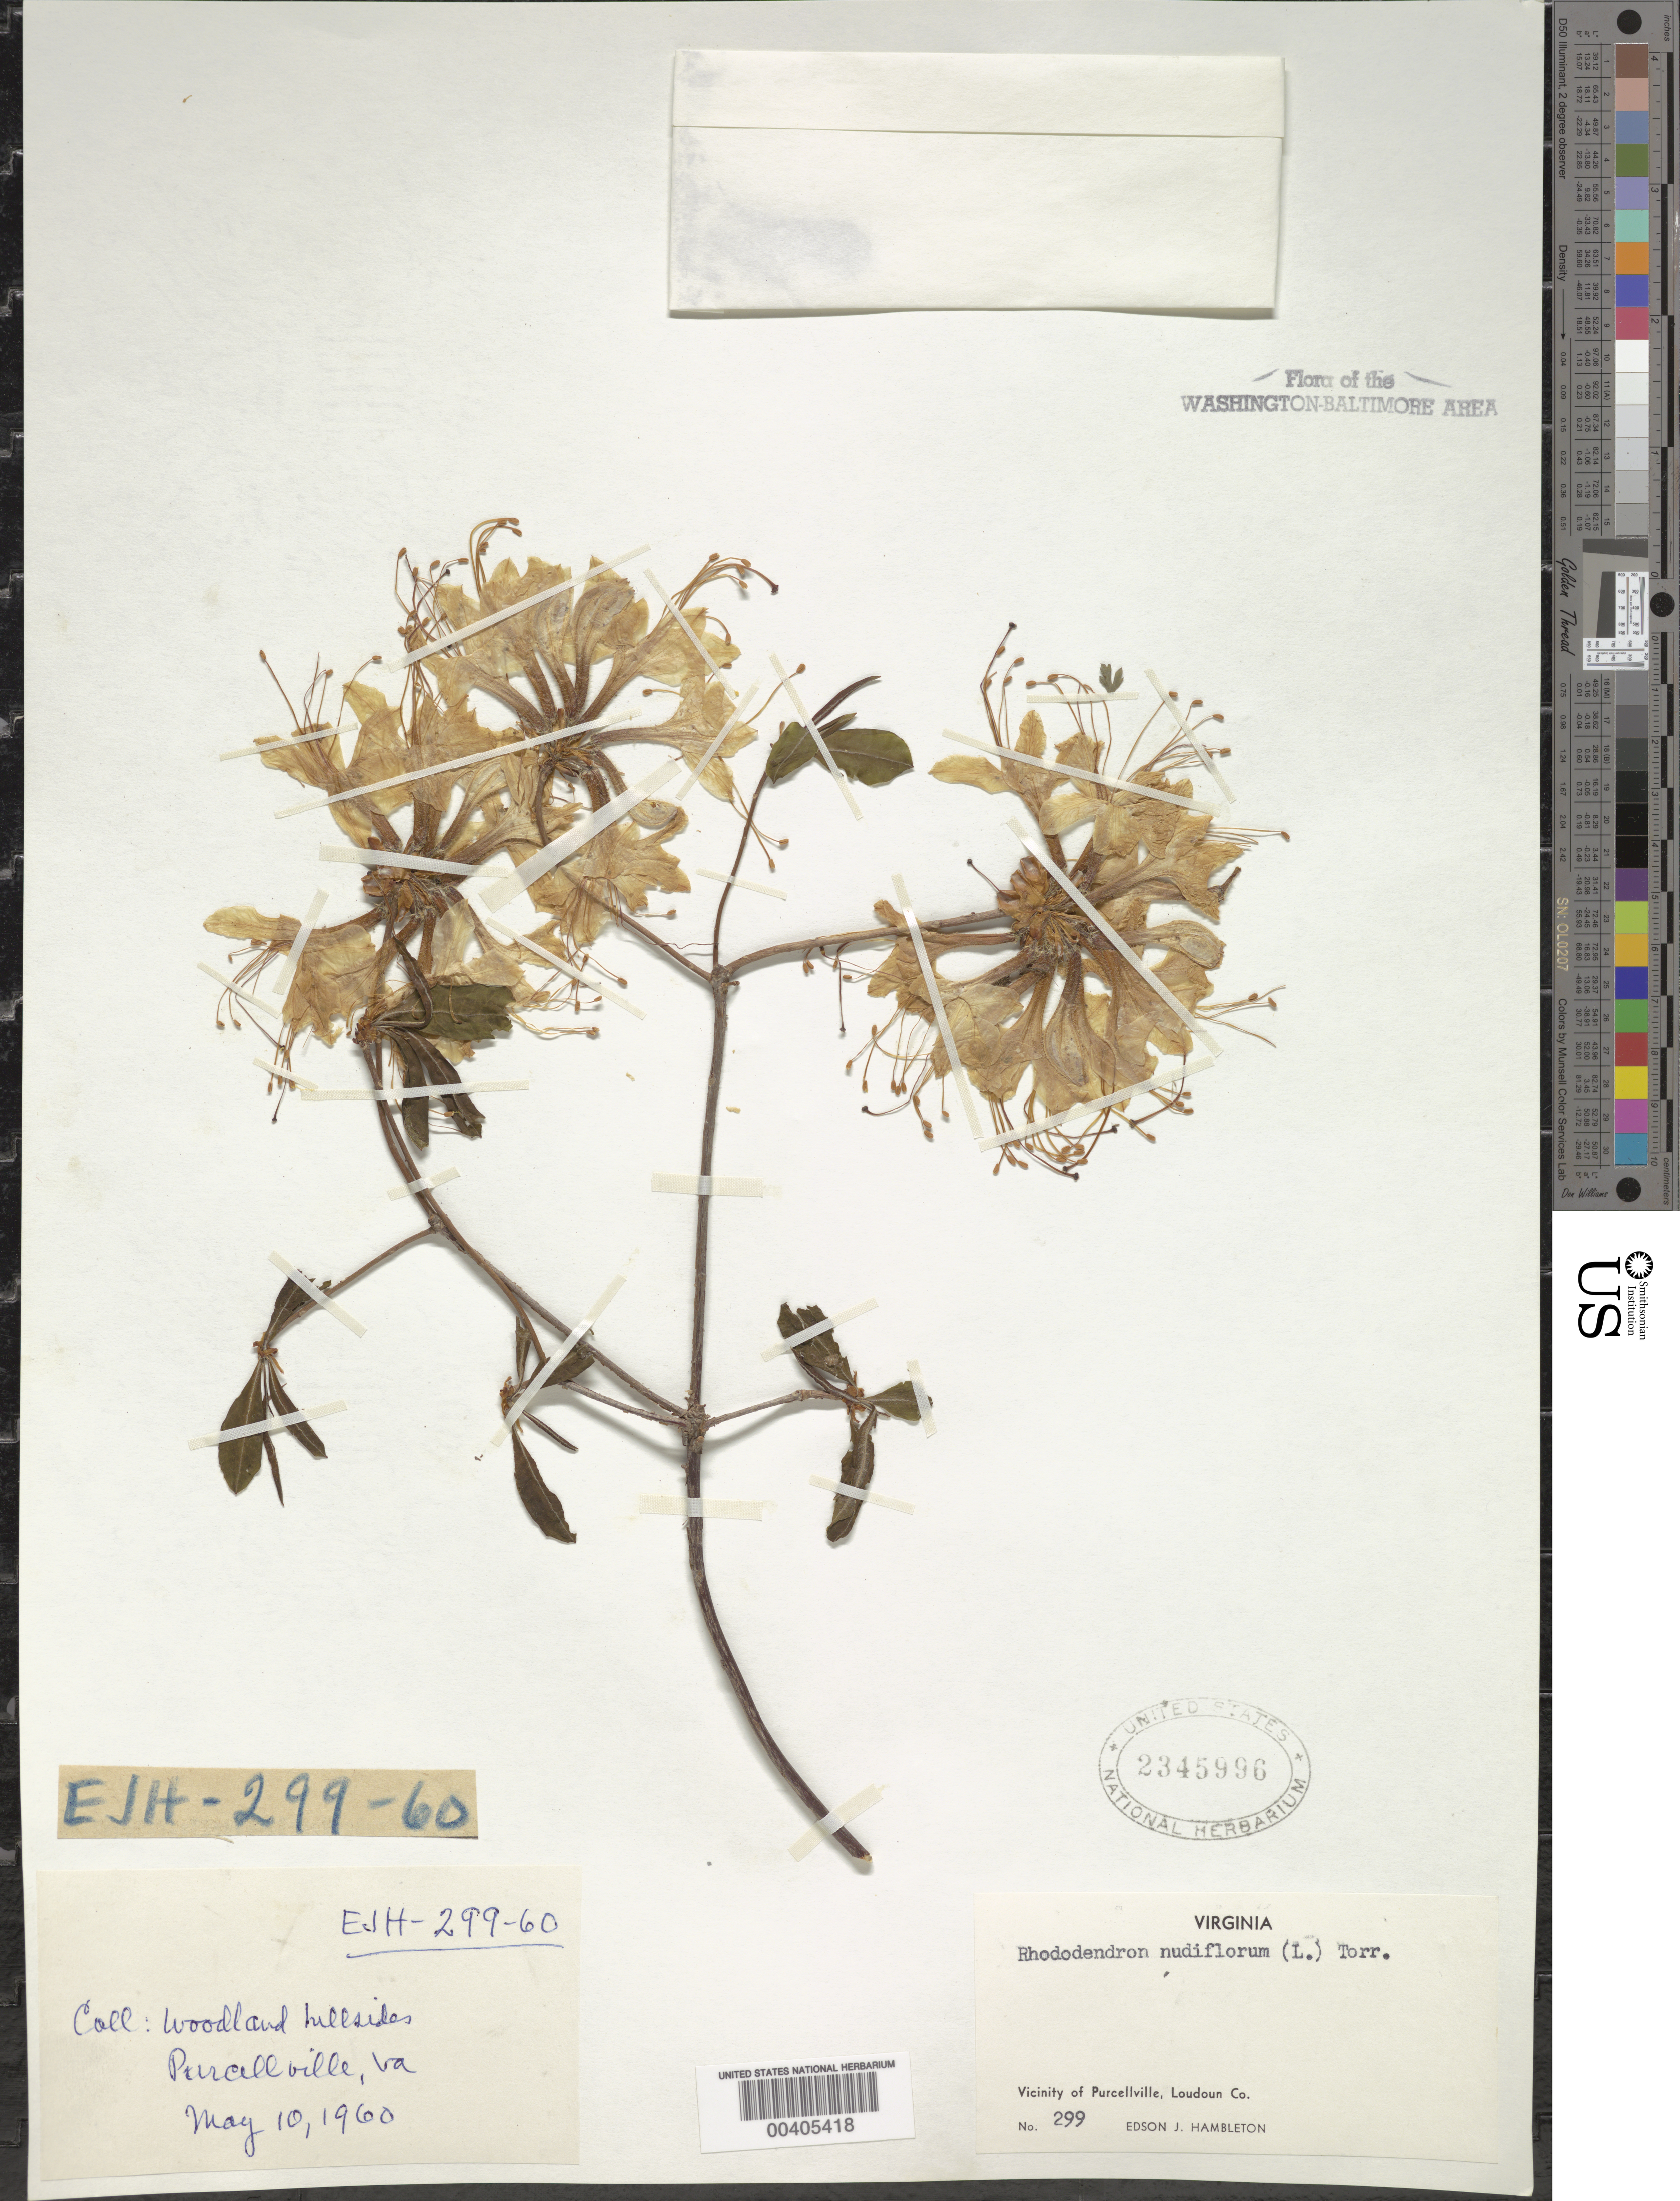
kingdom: Plantae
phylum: Tracheophyta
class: Magnoliopsida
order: Ericales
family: Ericaceae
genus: Rhododendron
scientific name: Rhododendron periclymenoides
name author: (Michx.) Shinners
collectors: E. Hambleton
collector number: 299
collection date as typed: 10 May 1960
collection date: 1960-05-10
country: United States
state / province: Virginia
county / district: Loudoun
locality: Purcellville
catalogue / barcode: US 2345996